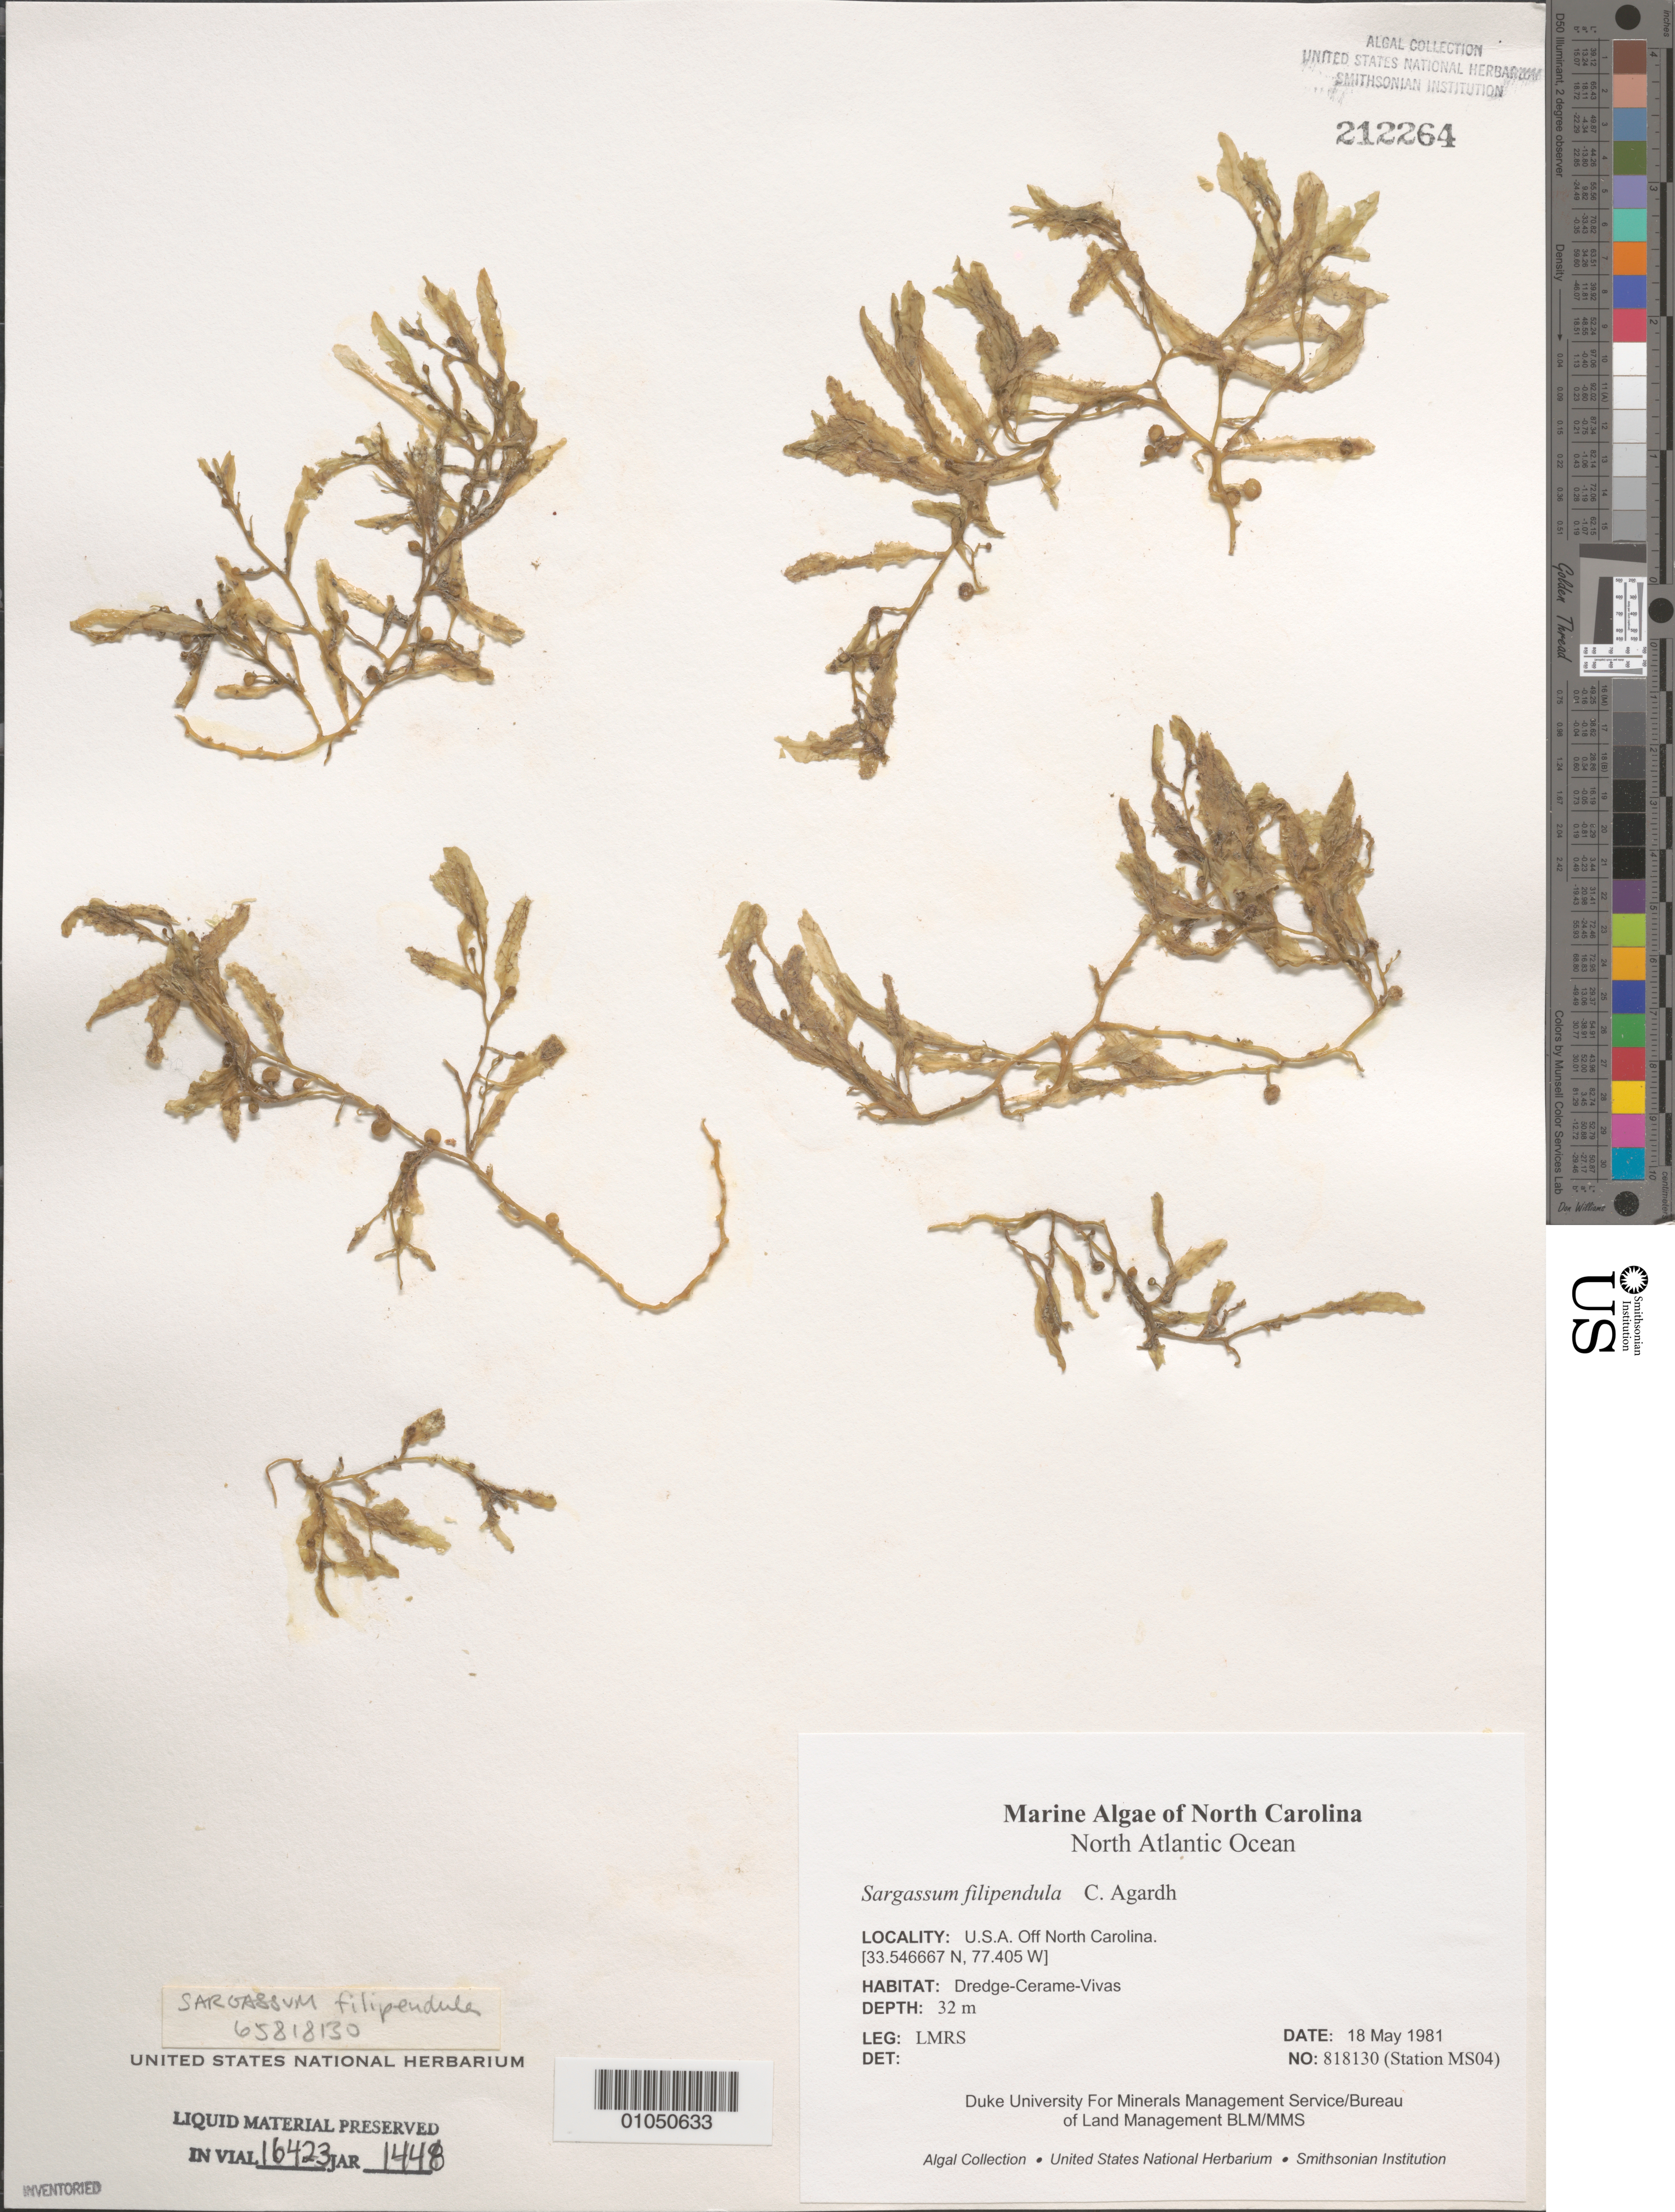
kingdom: Chromista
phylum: Ochrophyta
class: Phaeophyceae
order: Fucales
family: Sargassaceae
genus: Sargassum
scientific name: Sargassum filipendula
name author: C. Agardh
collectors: LMRS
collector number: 818130 Station MS04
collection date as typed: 18 May 1981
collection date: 1981-05-18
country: United States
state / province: North Carolina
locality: North Atlantic Ocean off North Carolina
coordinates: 33.546667 N, 77.405 W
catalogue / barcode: US 212264